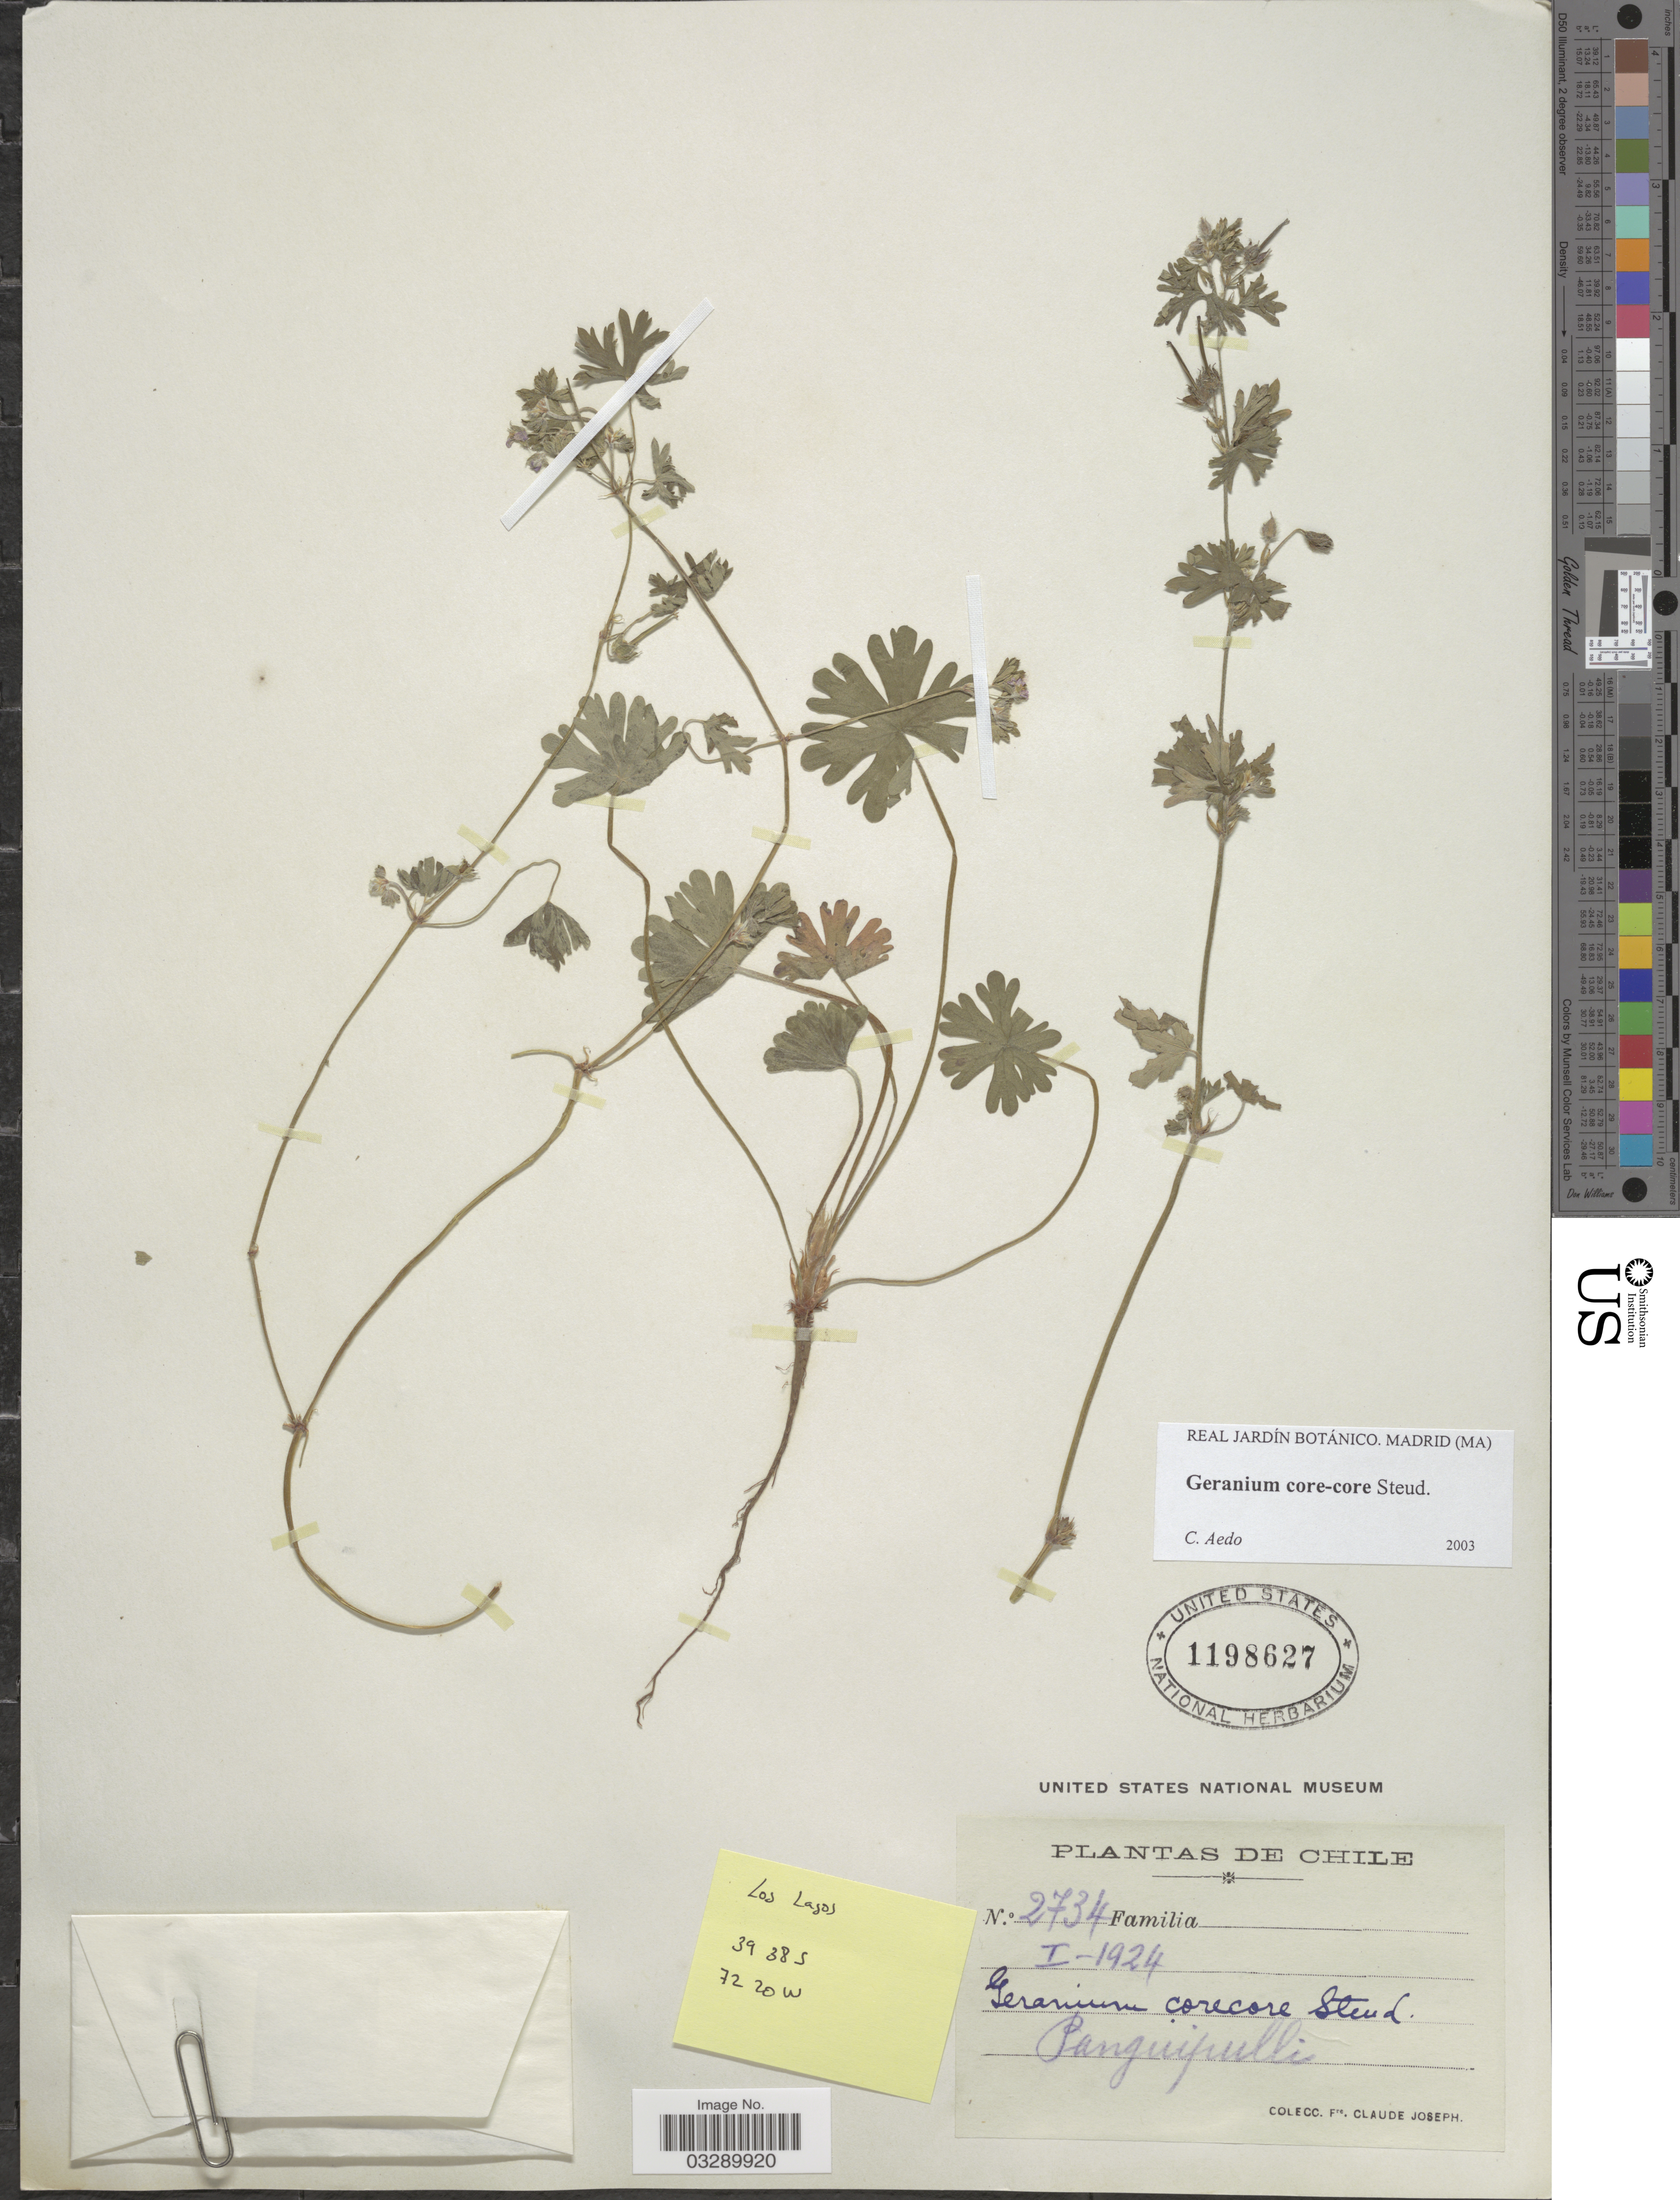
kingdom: Plantae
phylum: Tracheophyta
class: Magnoliopsida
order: Geraniales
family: Geraniaceae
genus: Geranium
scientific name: Geranium core-core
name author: Steud.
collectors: Bro. Claude-Joseph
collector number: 2734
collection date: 1924-01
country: Chile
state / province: Los Lagos (X)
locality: Panguipulli.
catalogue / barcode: US 1198627